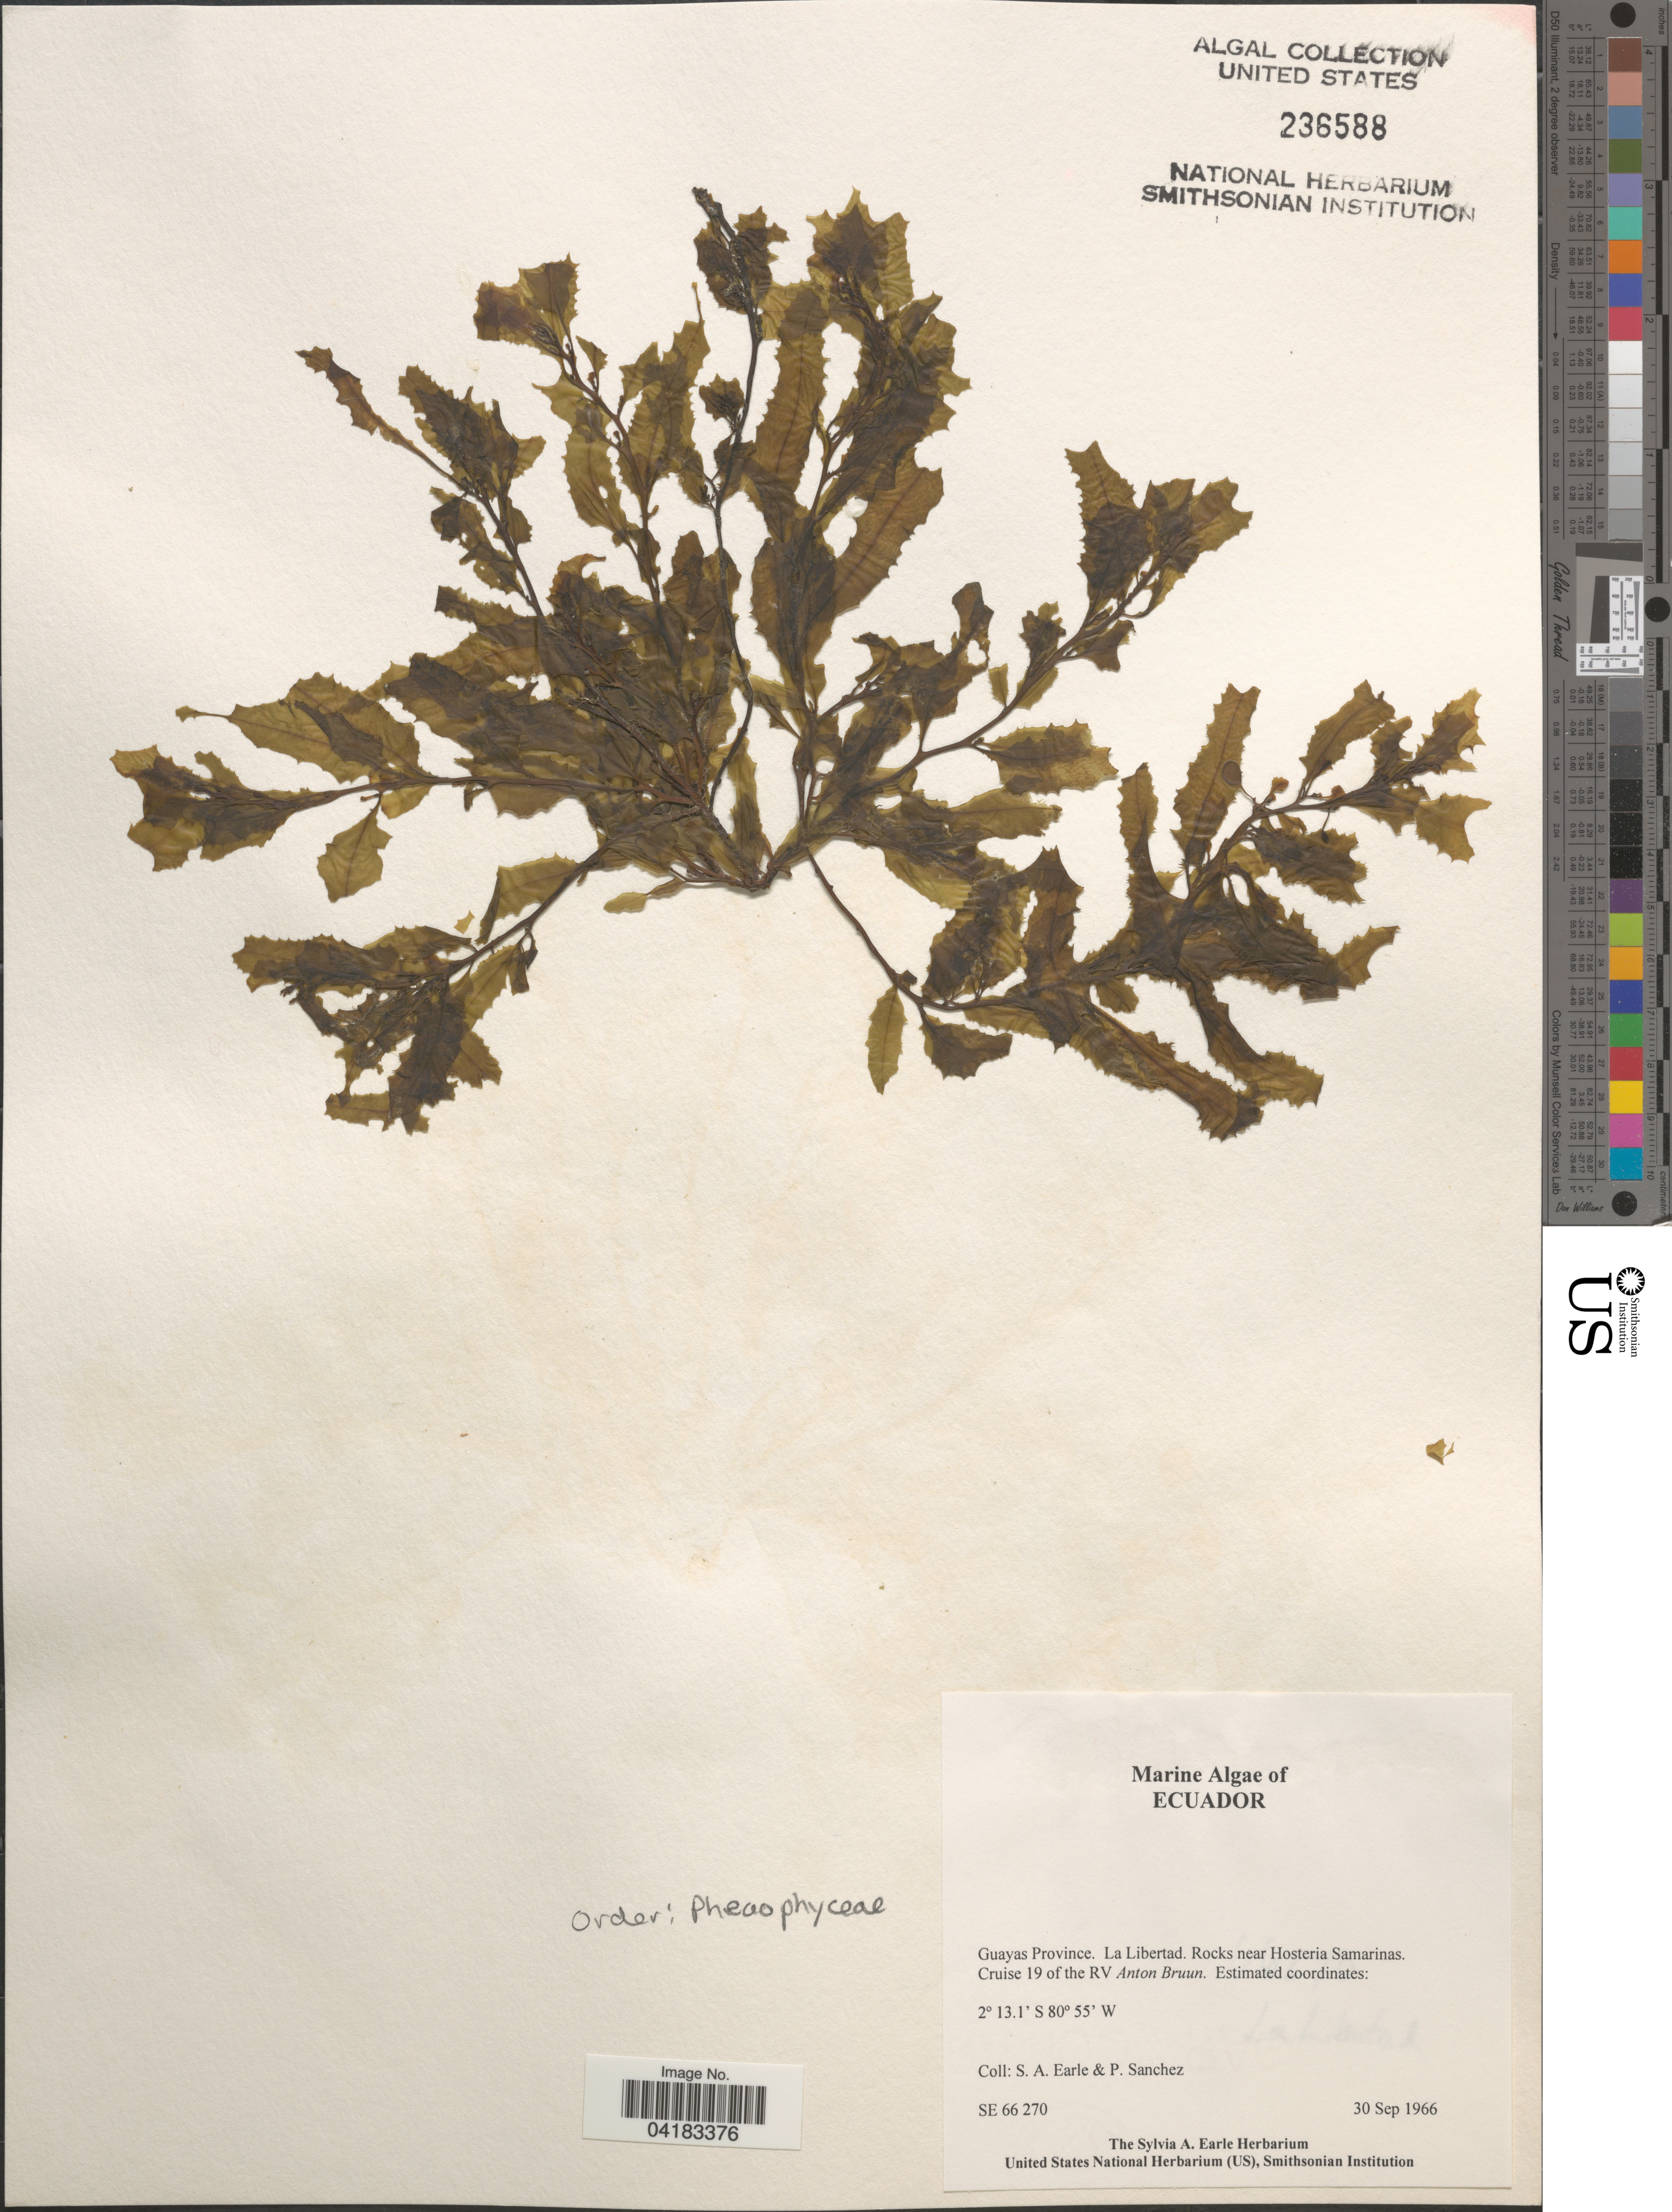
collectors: S. A. Earle & P. Sanchez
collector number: SE66270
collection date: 1966-09-30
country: Ecuador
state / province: Guayas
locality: La Libertad. Rocks near Hosteria Samarinas. Cruise 19 of the RV Anton Bruun.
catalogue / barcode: US 236588